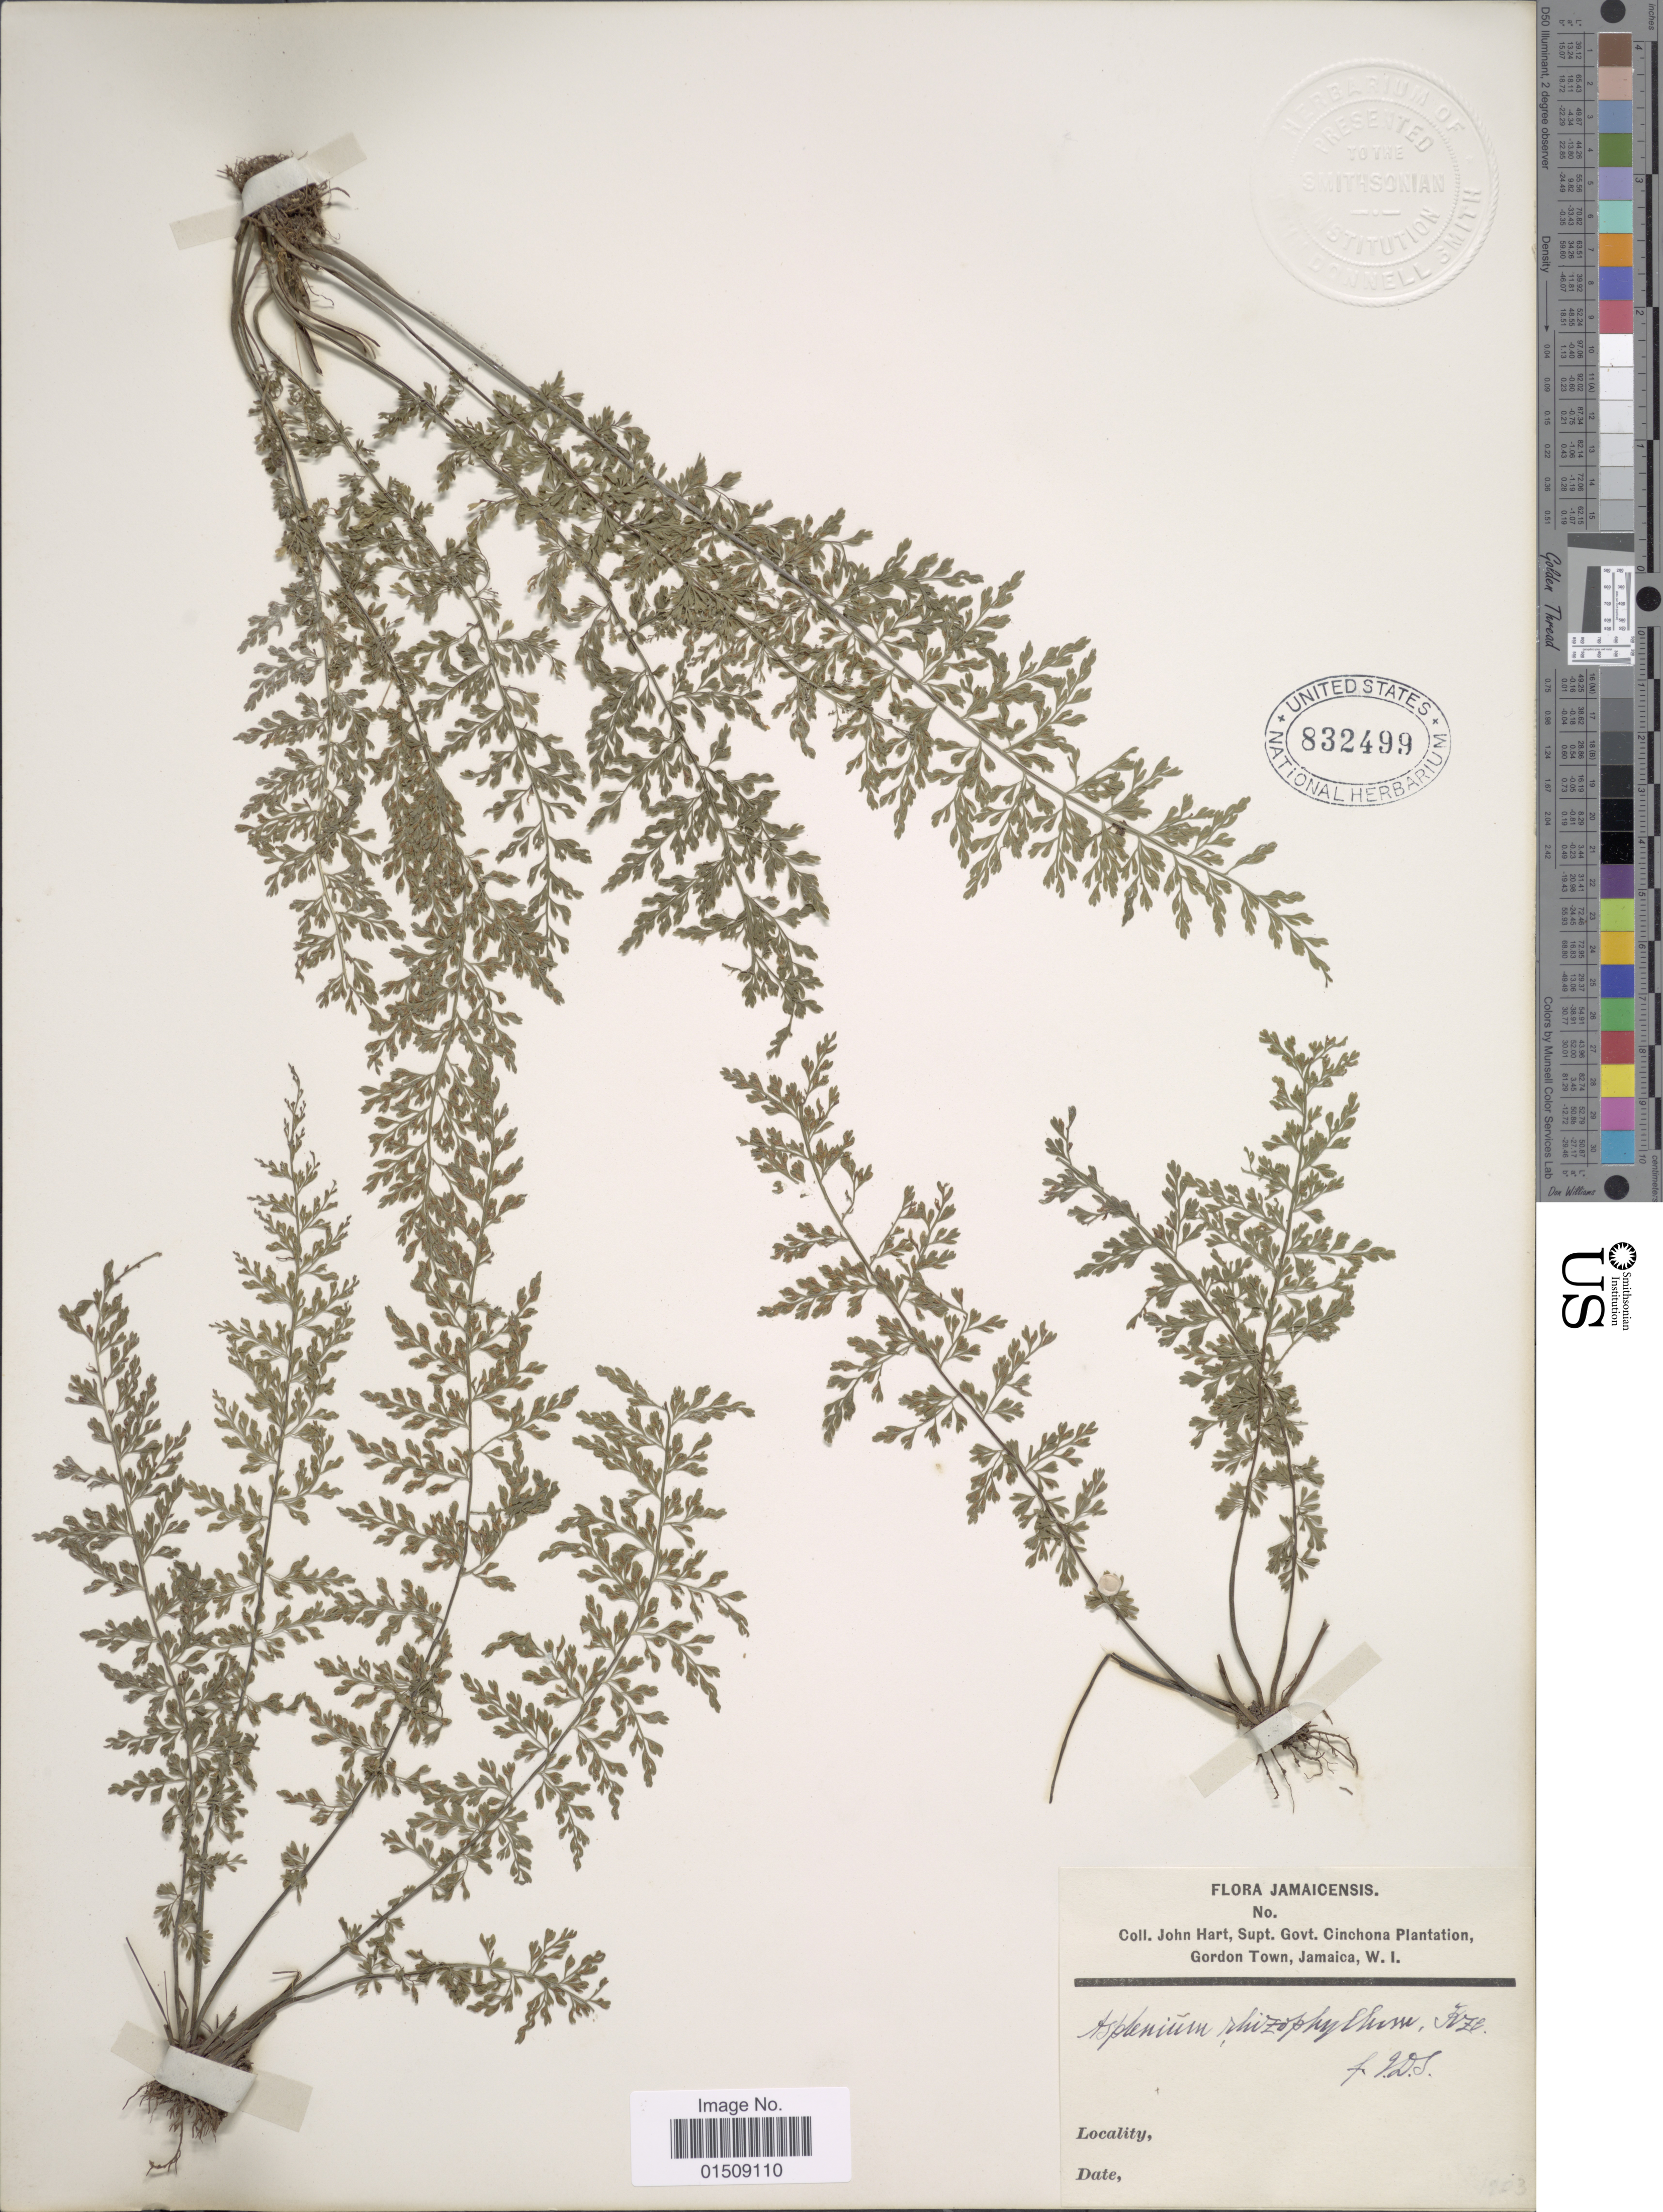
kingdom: Plantae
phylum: Tracheophyta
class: Polypodiopsida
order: Polypodiales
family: Aspleniaceae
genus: Asplenium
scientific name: Asplenium myriophyllum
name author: (Sw.) C. Presl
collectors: J. H. Hart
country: Jamaica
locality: Cinchona Plantation, Gordon Town, Jamaica, W.I. [unsure placement]